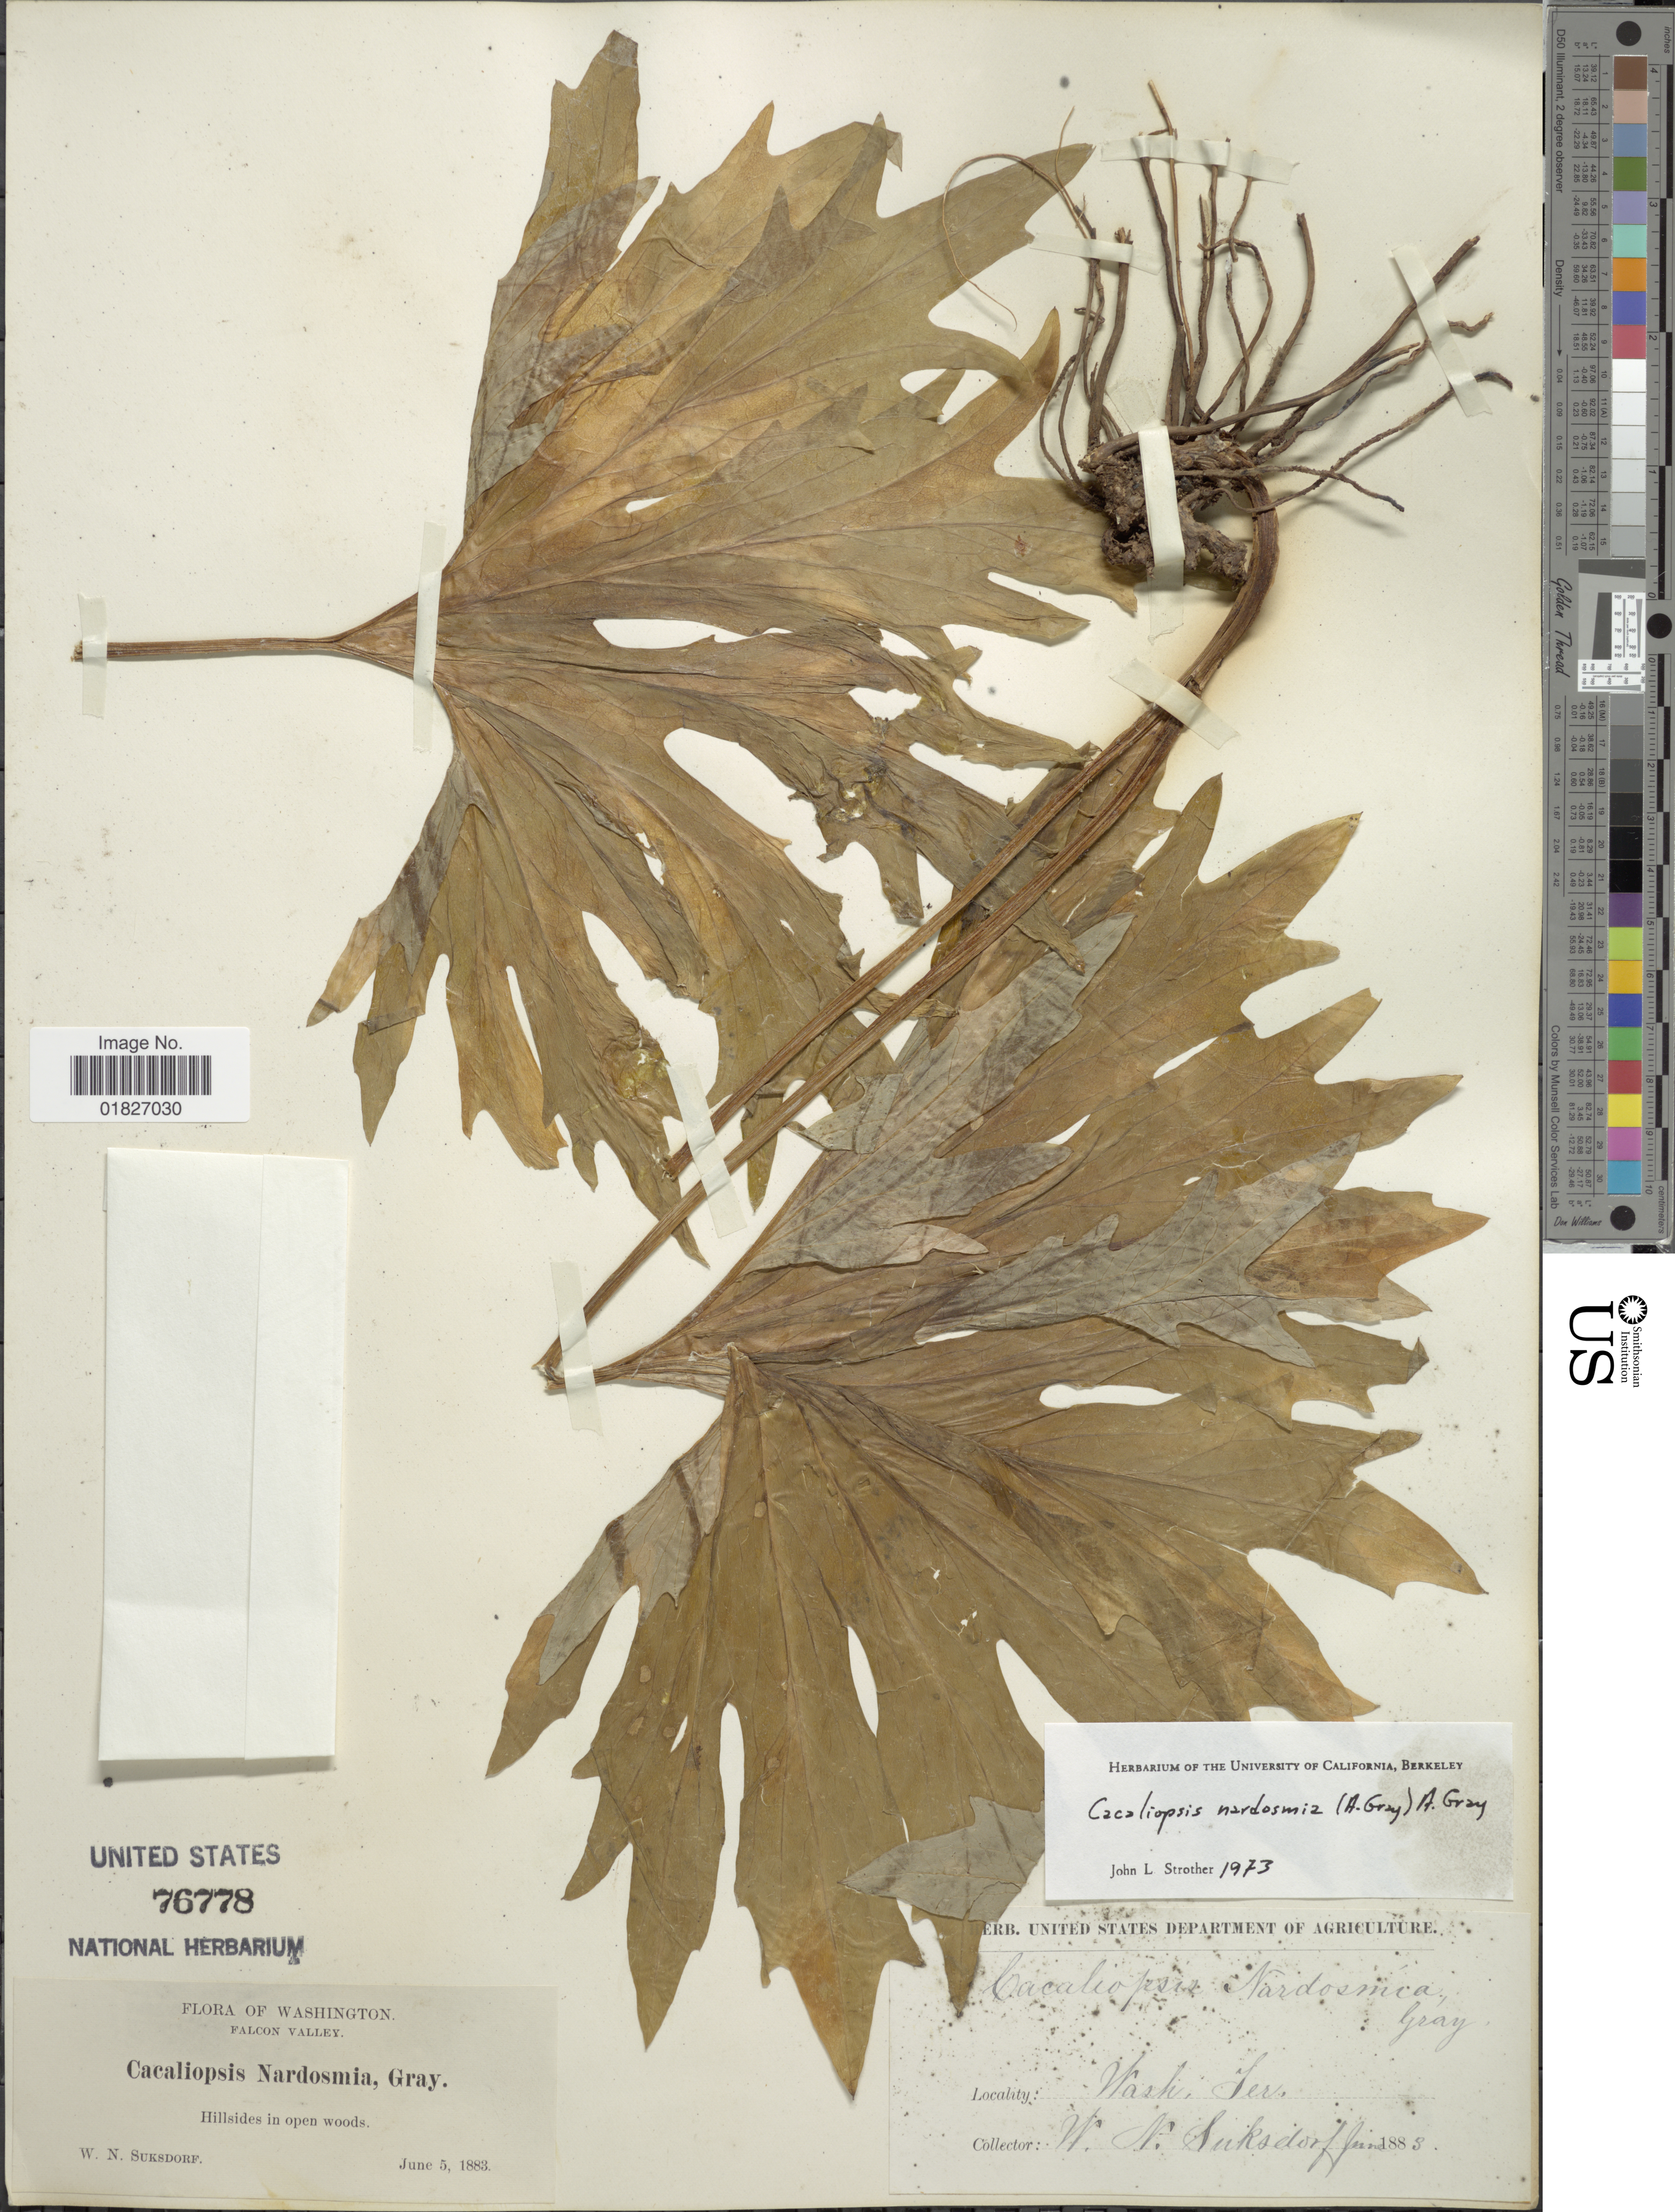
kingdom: Plantae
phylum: Tracheophyta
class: Magnoliopsida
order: Asterales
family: Asteraceae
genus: Cacaliopsis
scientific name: Cacaliopsis nardosmia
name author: A. Gray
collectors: W. N. Suksdorf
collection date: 1883-06-05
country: United States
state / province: Washington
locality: Falcon Valley, Wash. Ter.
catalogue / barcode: US 76778